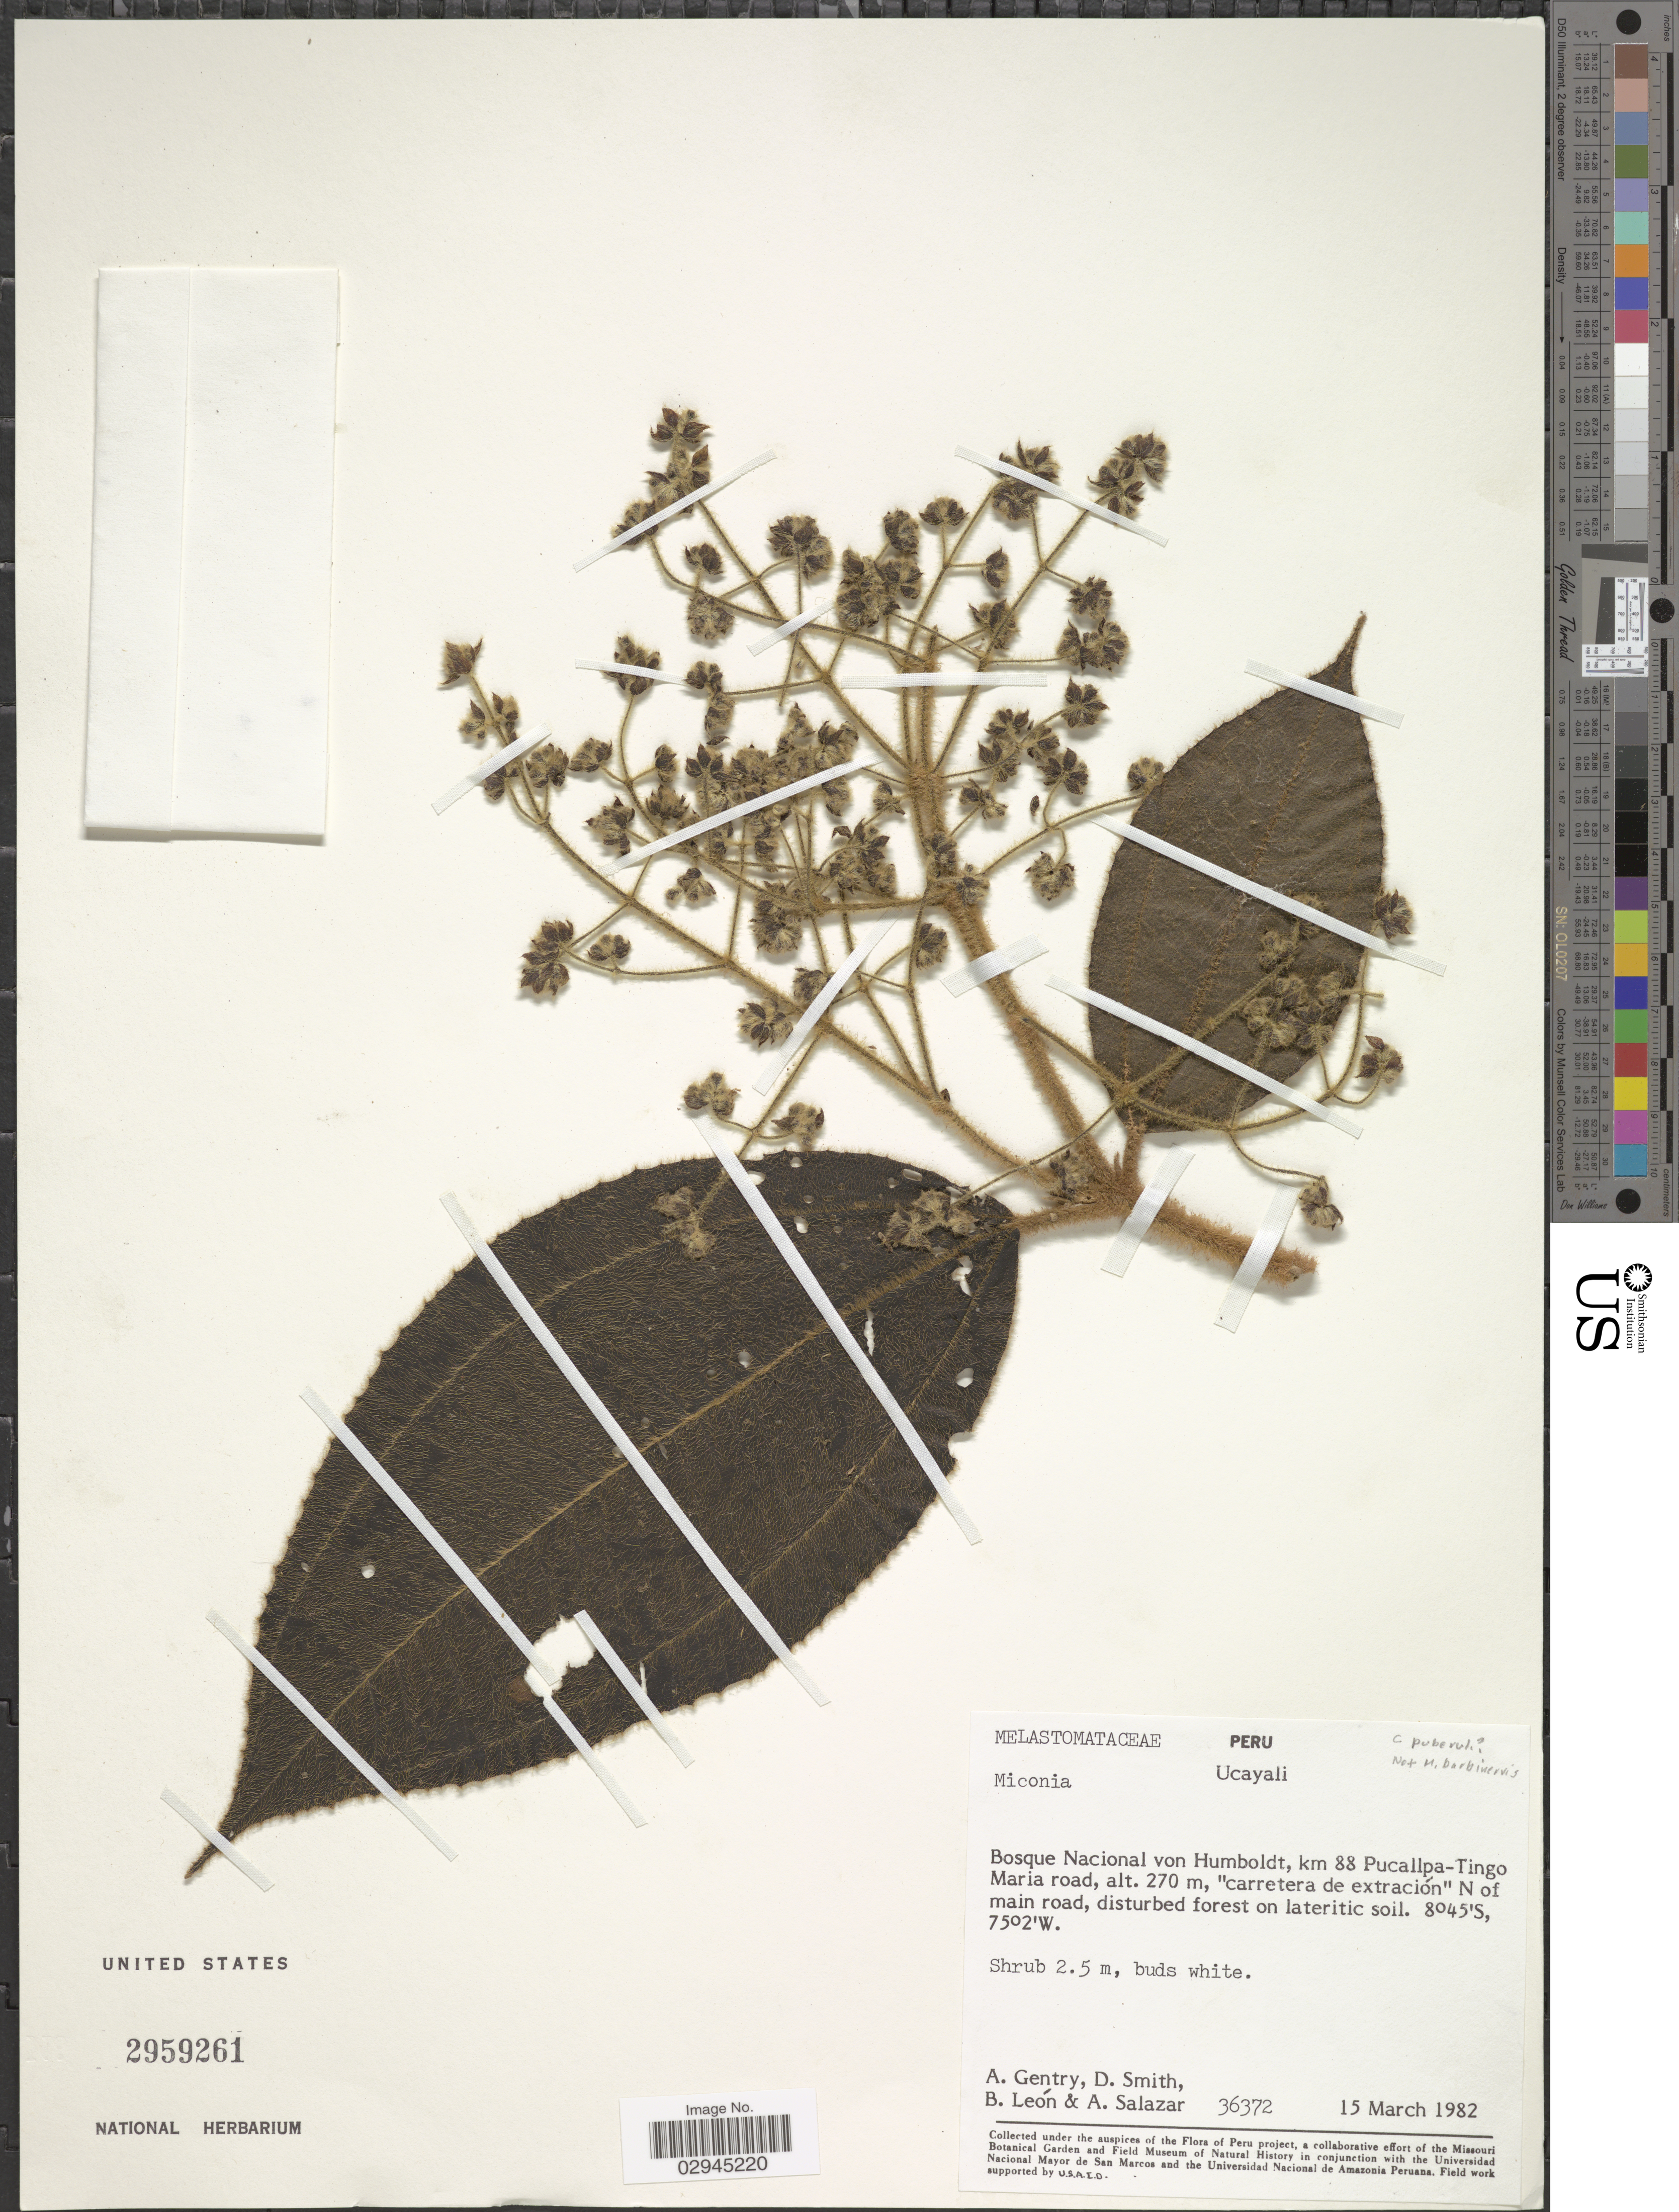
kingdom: Plantae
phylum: Tracheophyta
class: Magnoliopsida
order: Myrtales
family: Melastomataceae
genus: Miconia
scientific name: Miconia sp.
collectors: A. H. Gentry, D. Smith, B. León & A. Salazar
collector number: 36372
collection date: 1982-03-15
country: Peru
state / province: Ucayali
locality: Bosque Nacional von Humboldt, km 88 Pucallpa-Tingo Maria road, "carretera de extración" N of main road, disturbed forest on lateritic soil.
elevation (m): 270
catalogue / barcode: US 2959261